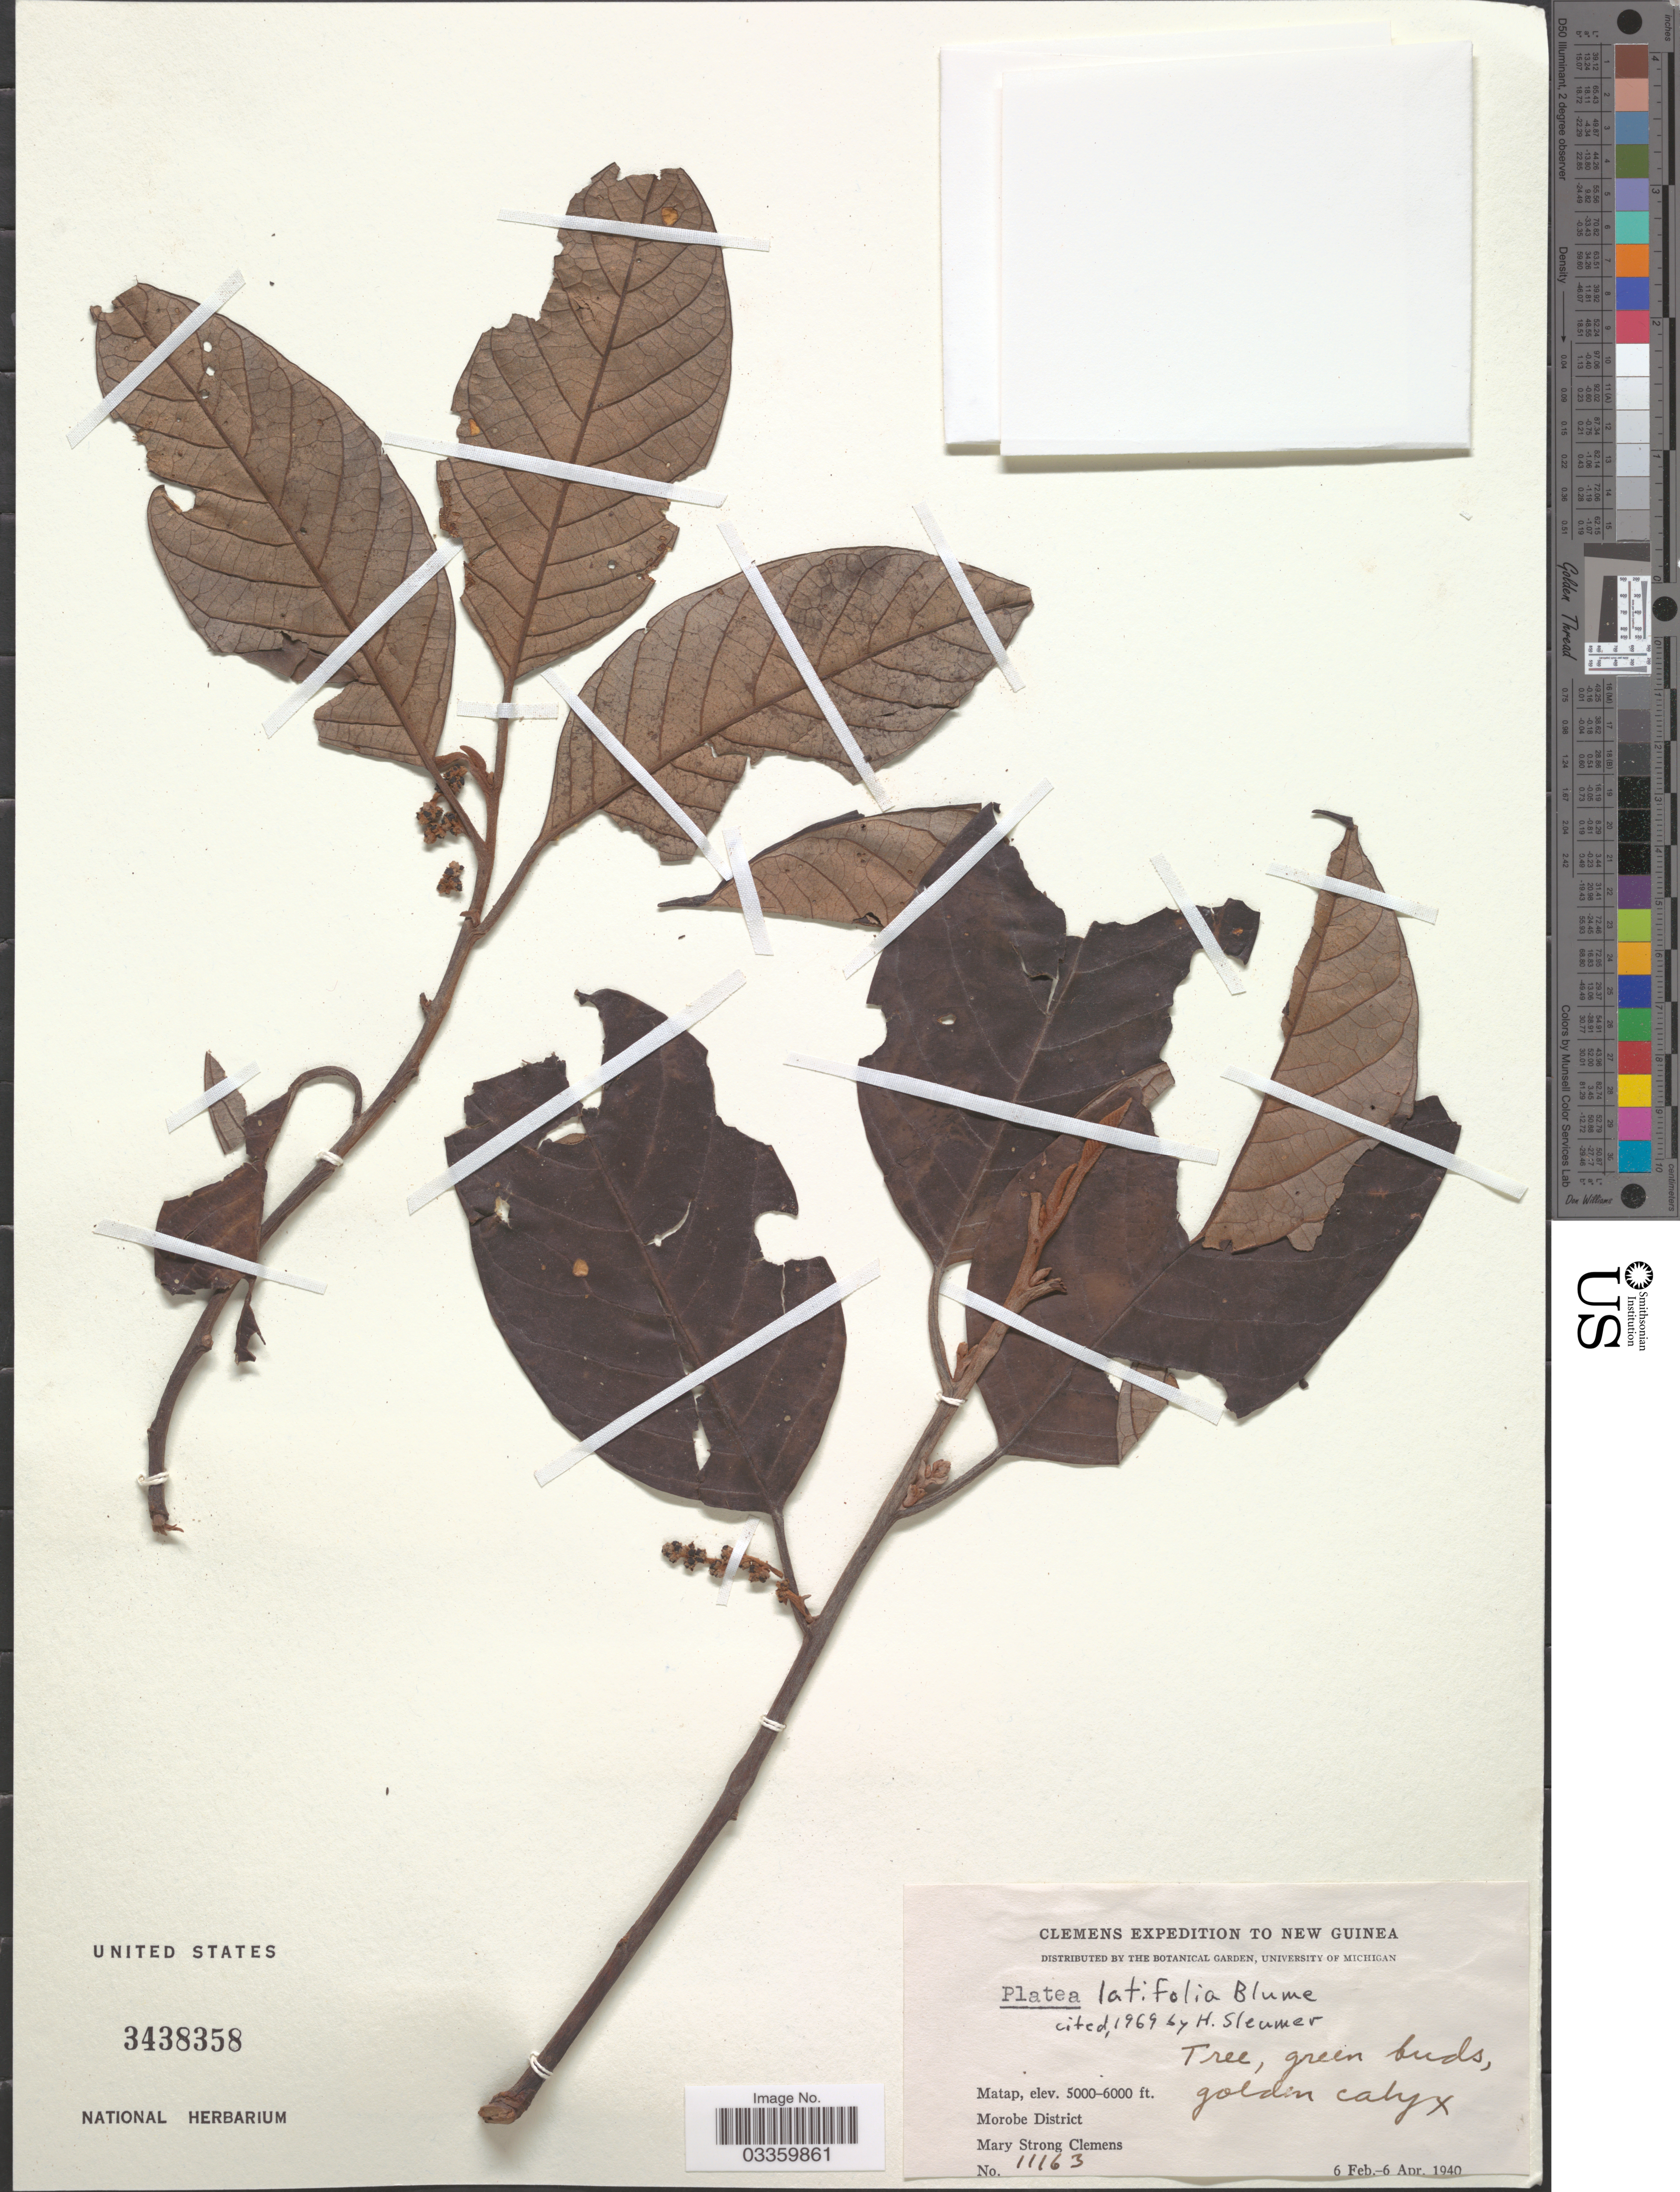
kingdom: Plantae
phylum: Tracheophyta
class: Magnoliopsida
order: Metteniusales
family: Metteniusaceae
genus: Platea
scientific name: Platea latifolia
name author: Blume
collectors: M. S. Clemens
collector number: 11163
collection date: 1940-02-06/1940-04-06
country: Papua New Guinea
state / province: Morobe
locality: New Guinea. Matap, Morobe District.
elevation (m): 1524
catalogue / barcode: US 3438358